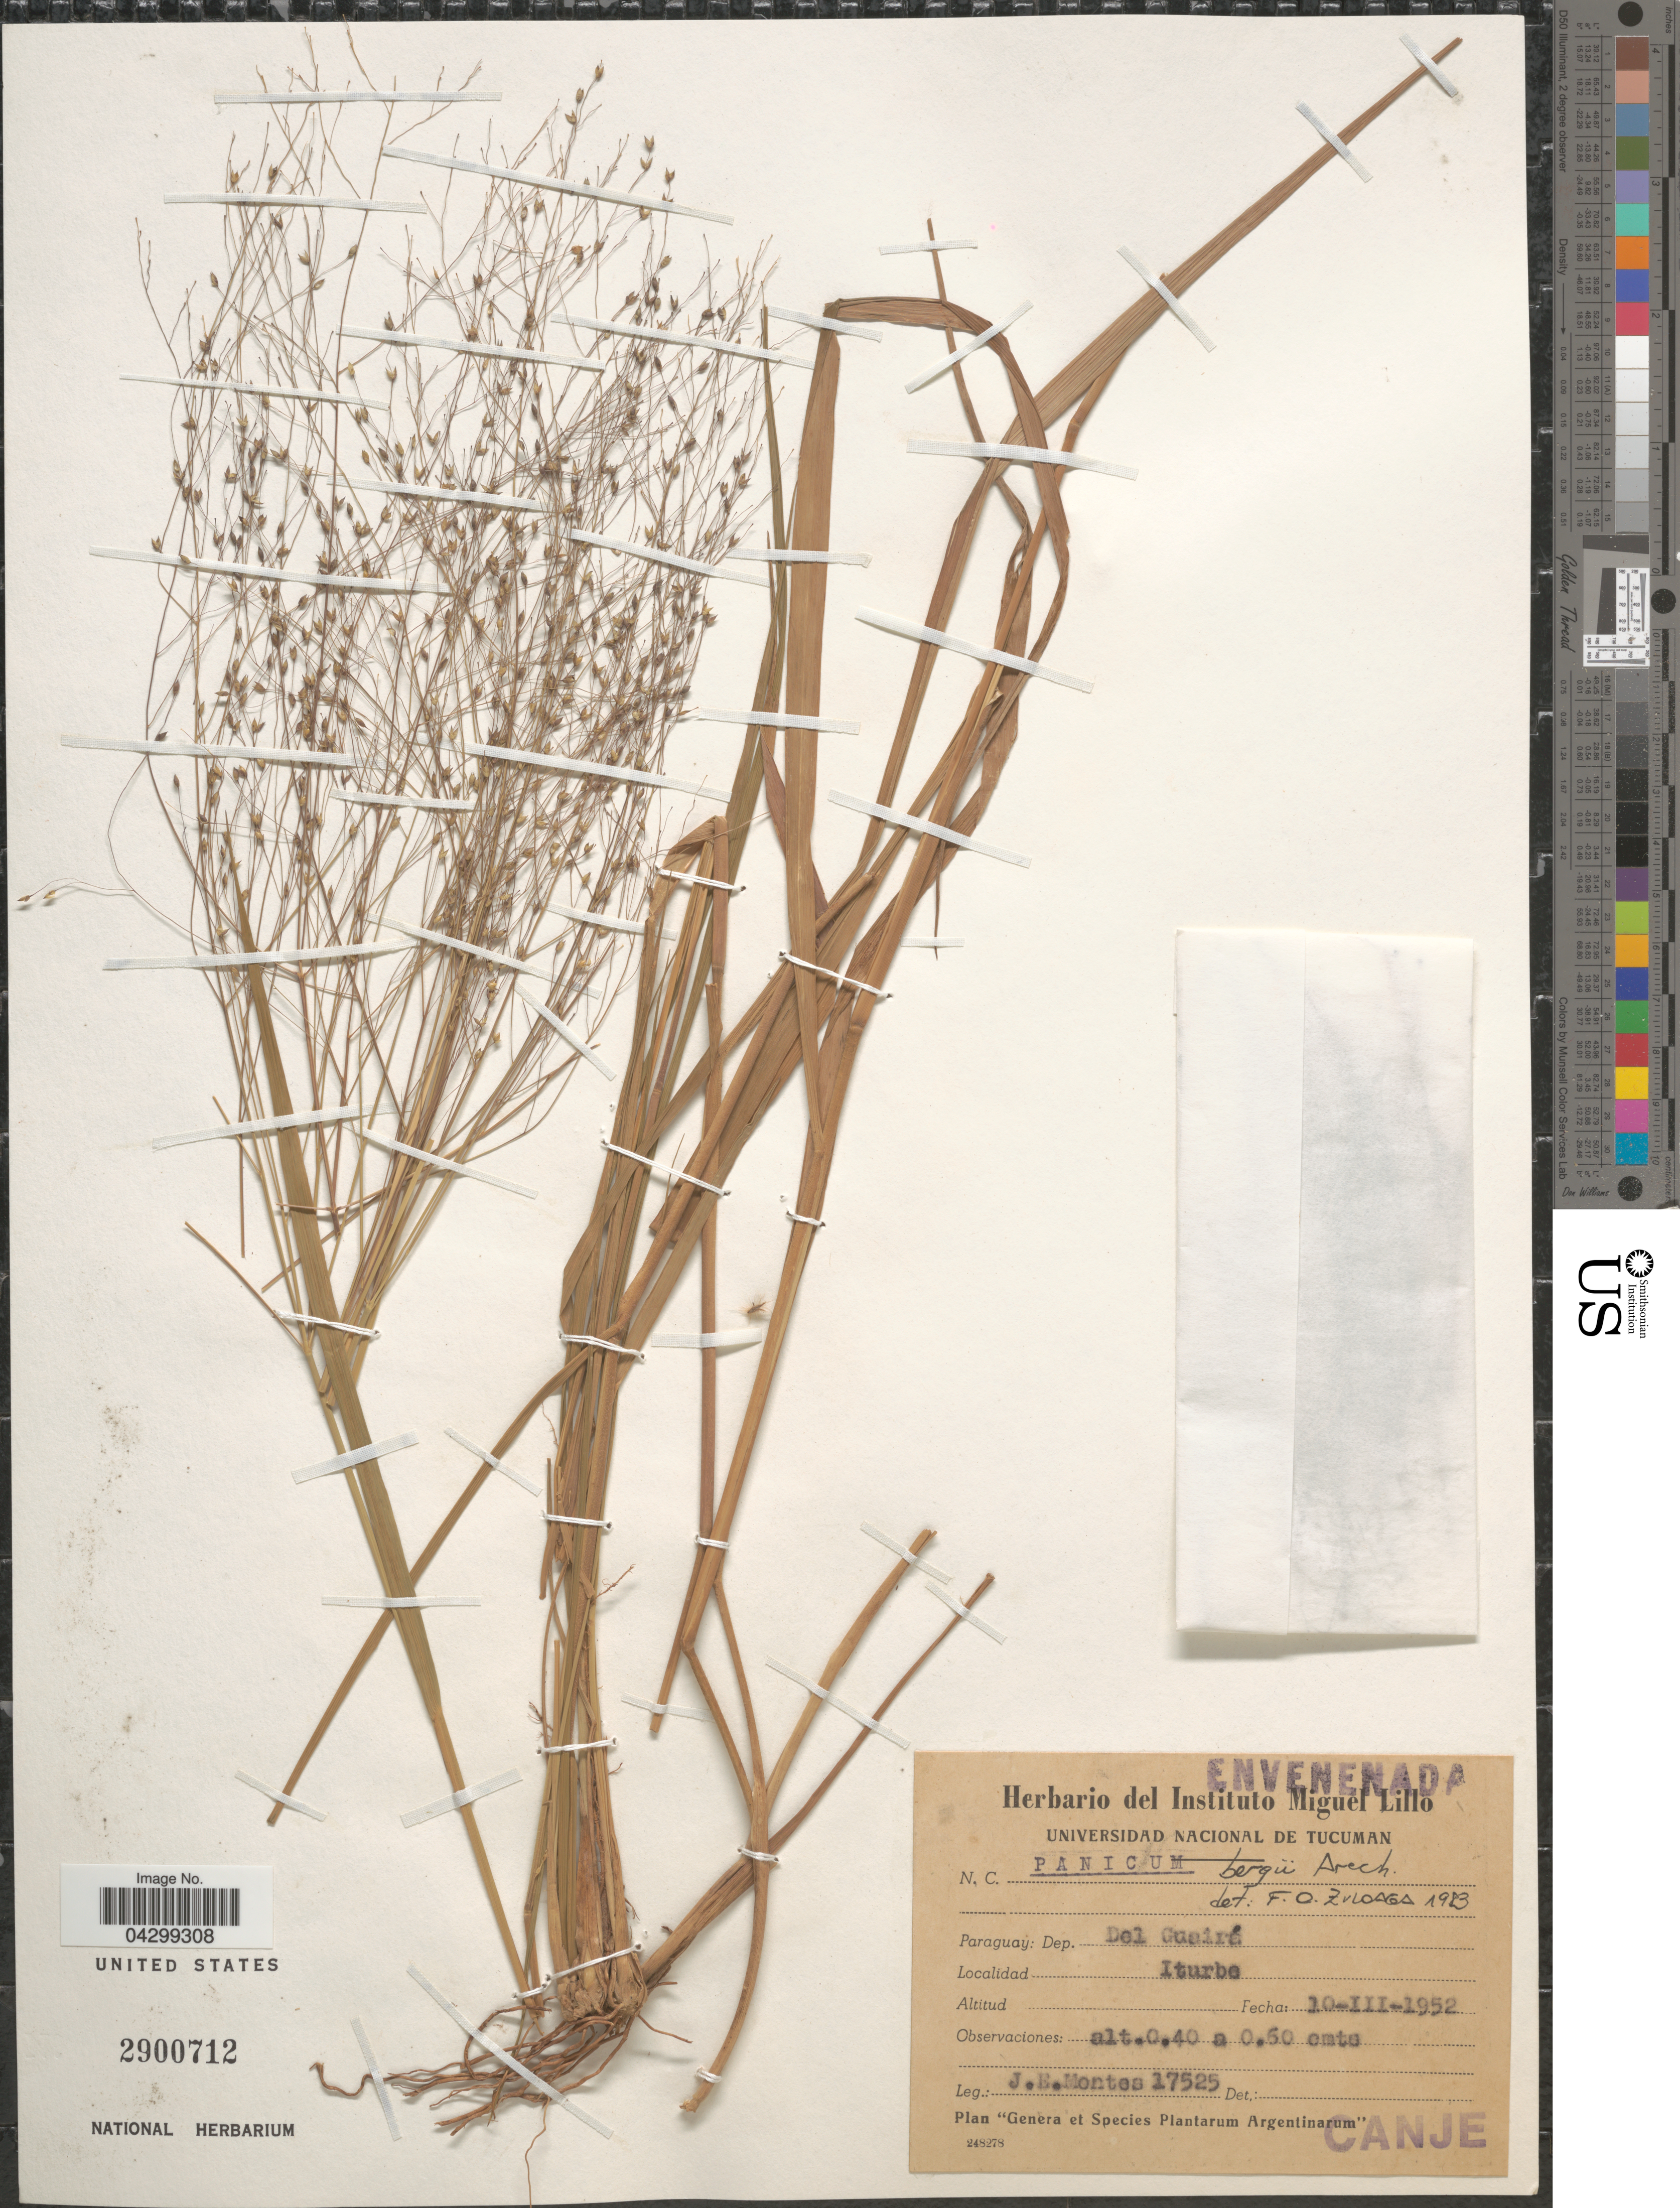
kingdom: Plantae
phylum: Tracheophyta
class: Liliopsida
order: Poales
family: Poaceae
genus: Panicum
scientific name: Panicum bergii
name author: Arechav.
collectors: J. E. Montes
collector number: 17525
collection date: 1952-03-10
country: Paraguay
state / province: Guaira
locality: Dep. Del Guairá. Iturbe.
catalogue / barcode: US 2900712